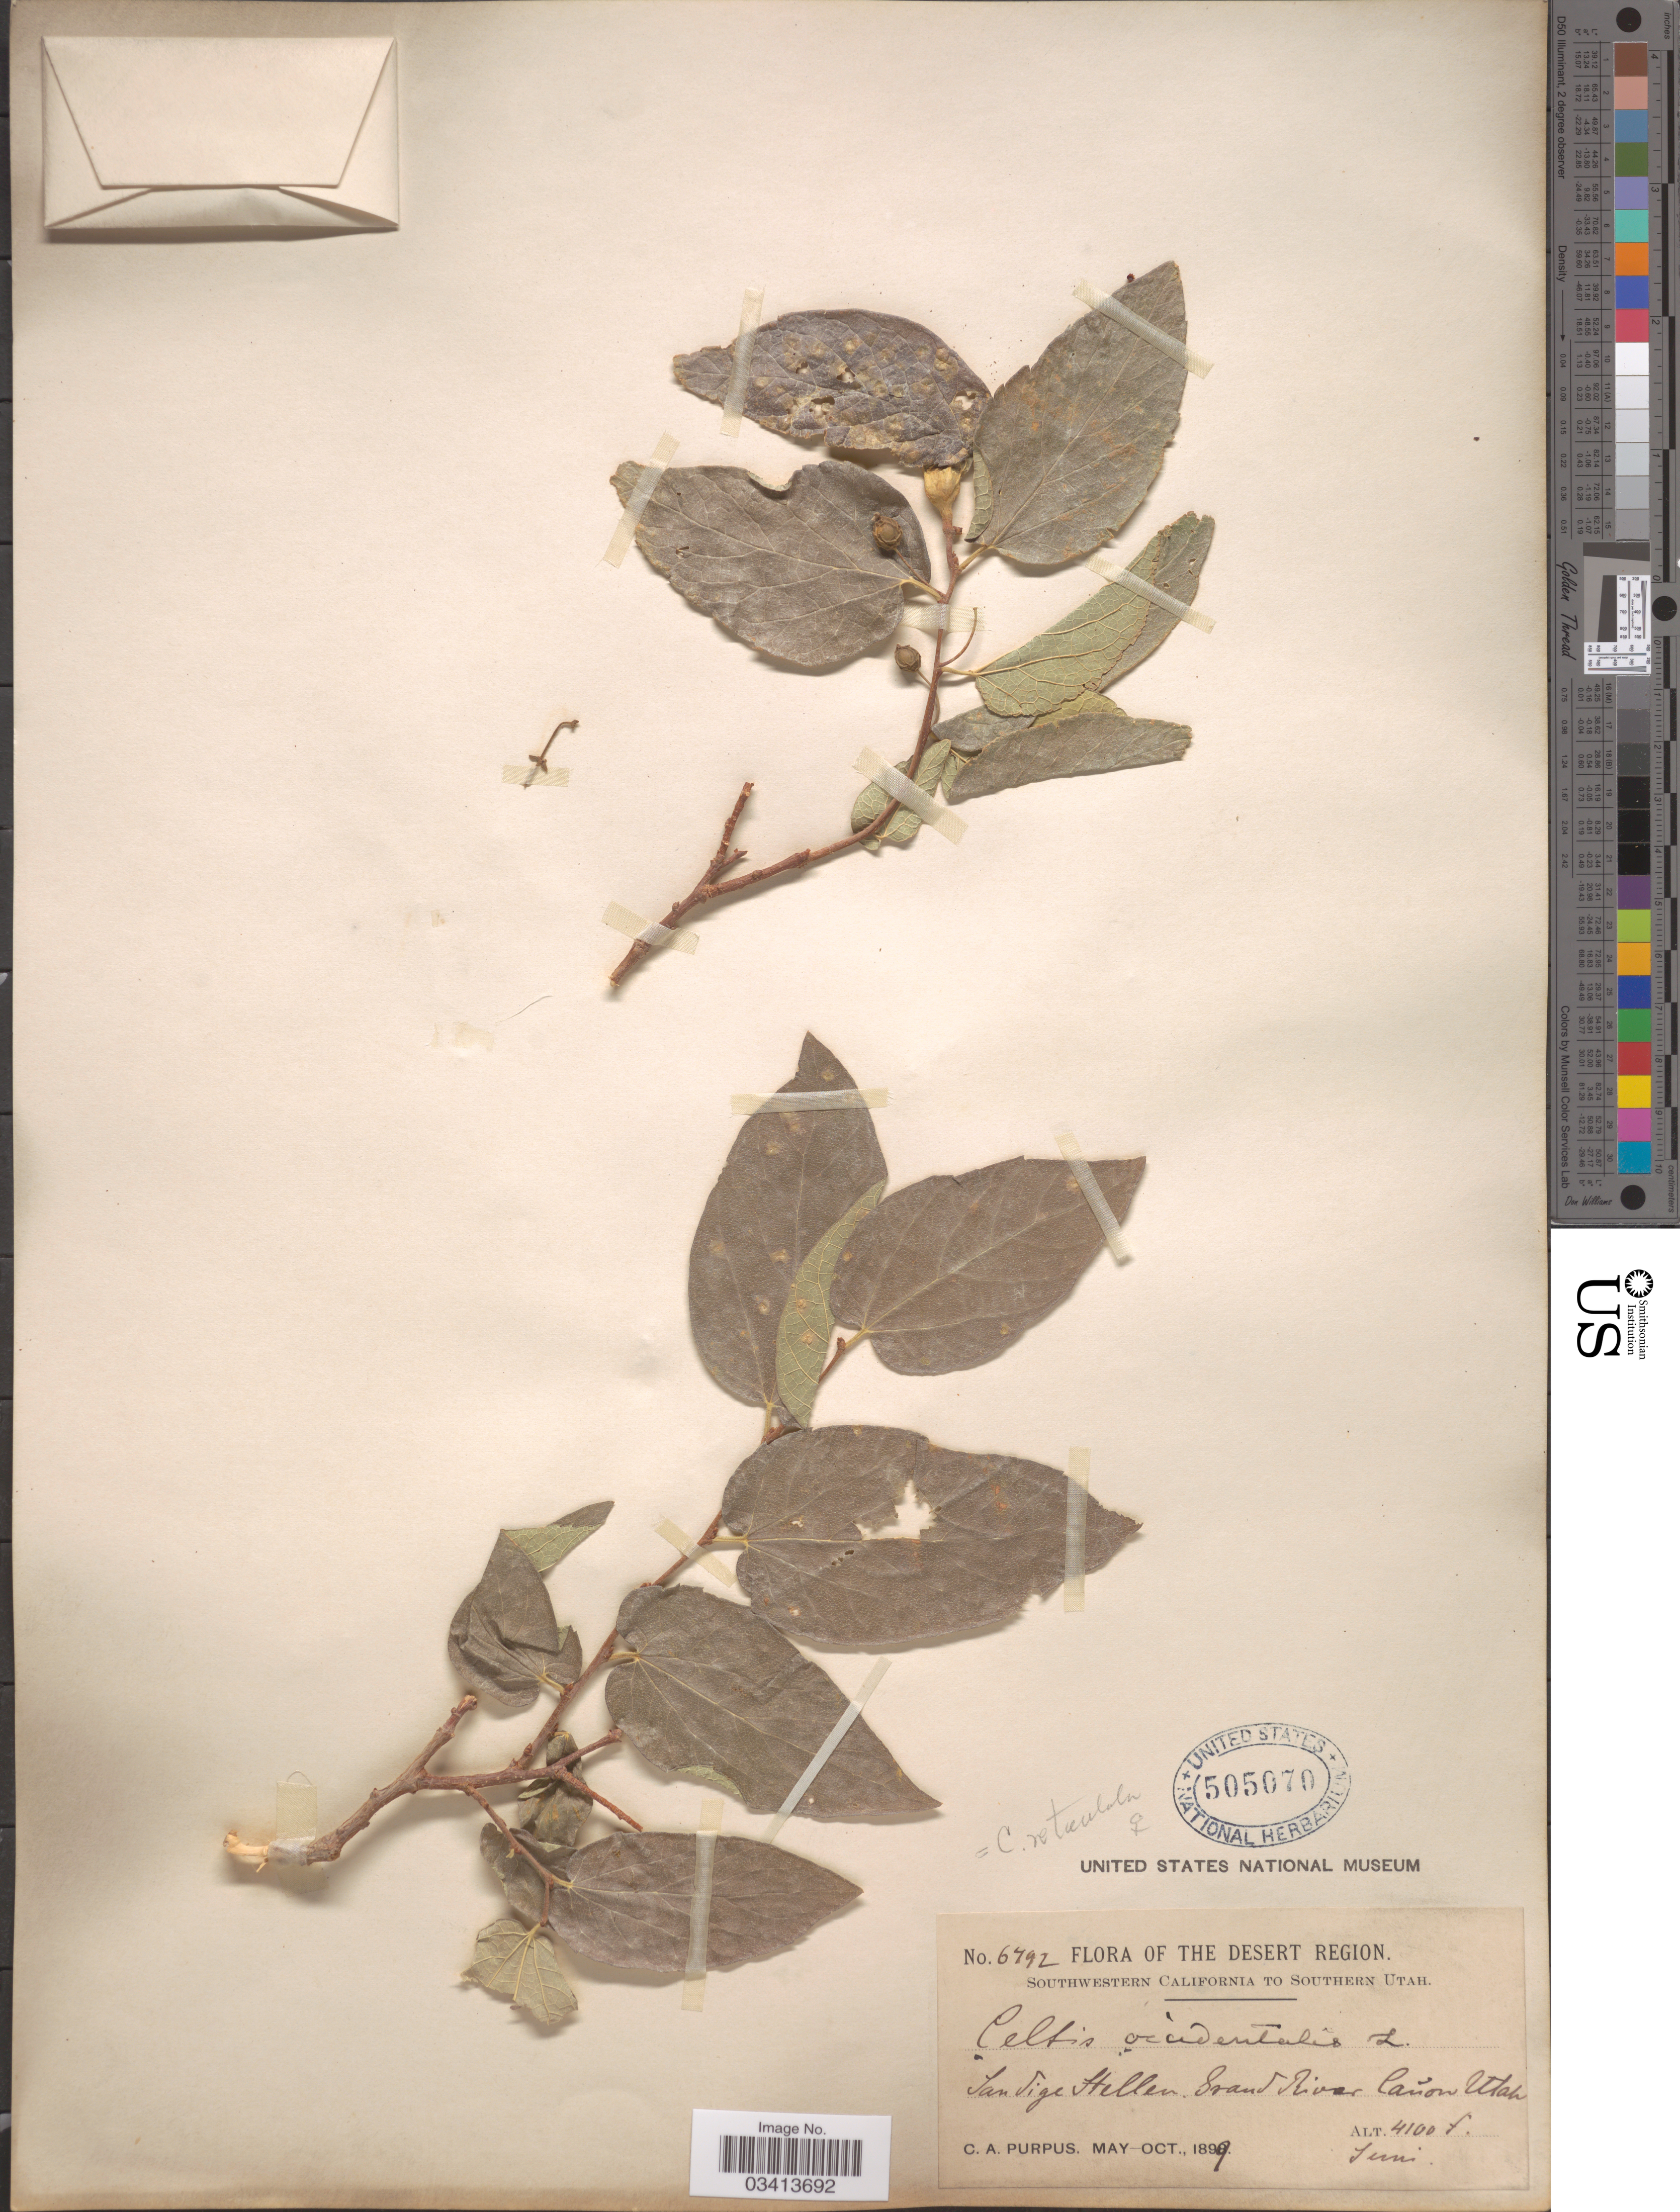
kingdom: Plantae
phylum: Tracheophyta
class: Magnoliopsida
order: Rosales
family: Cannabaceae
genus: Celtis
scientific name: Celtis laevigata var. reticulata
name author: (Torr.) L.D. Benson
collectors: C. A. Purpus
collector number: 6792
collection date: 1899-06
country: United States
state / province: Utah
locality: The Desert Region. Southwestern California to Southern Utah. Grand River Cañon Utah.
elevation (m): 1250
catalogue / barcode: US 505070